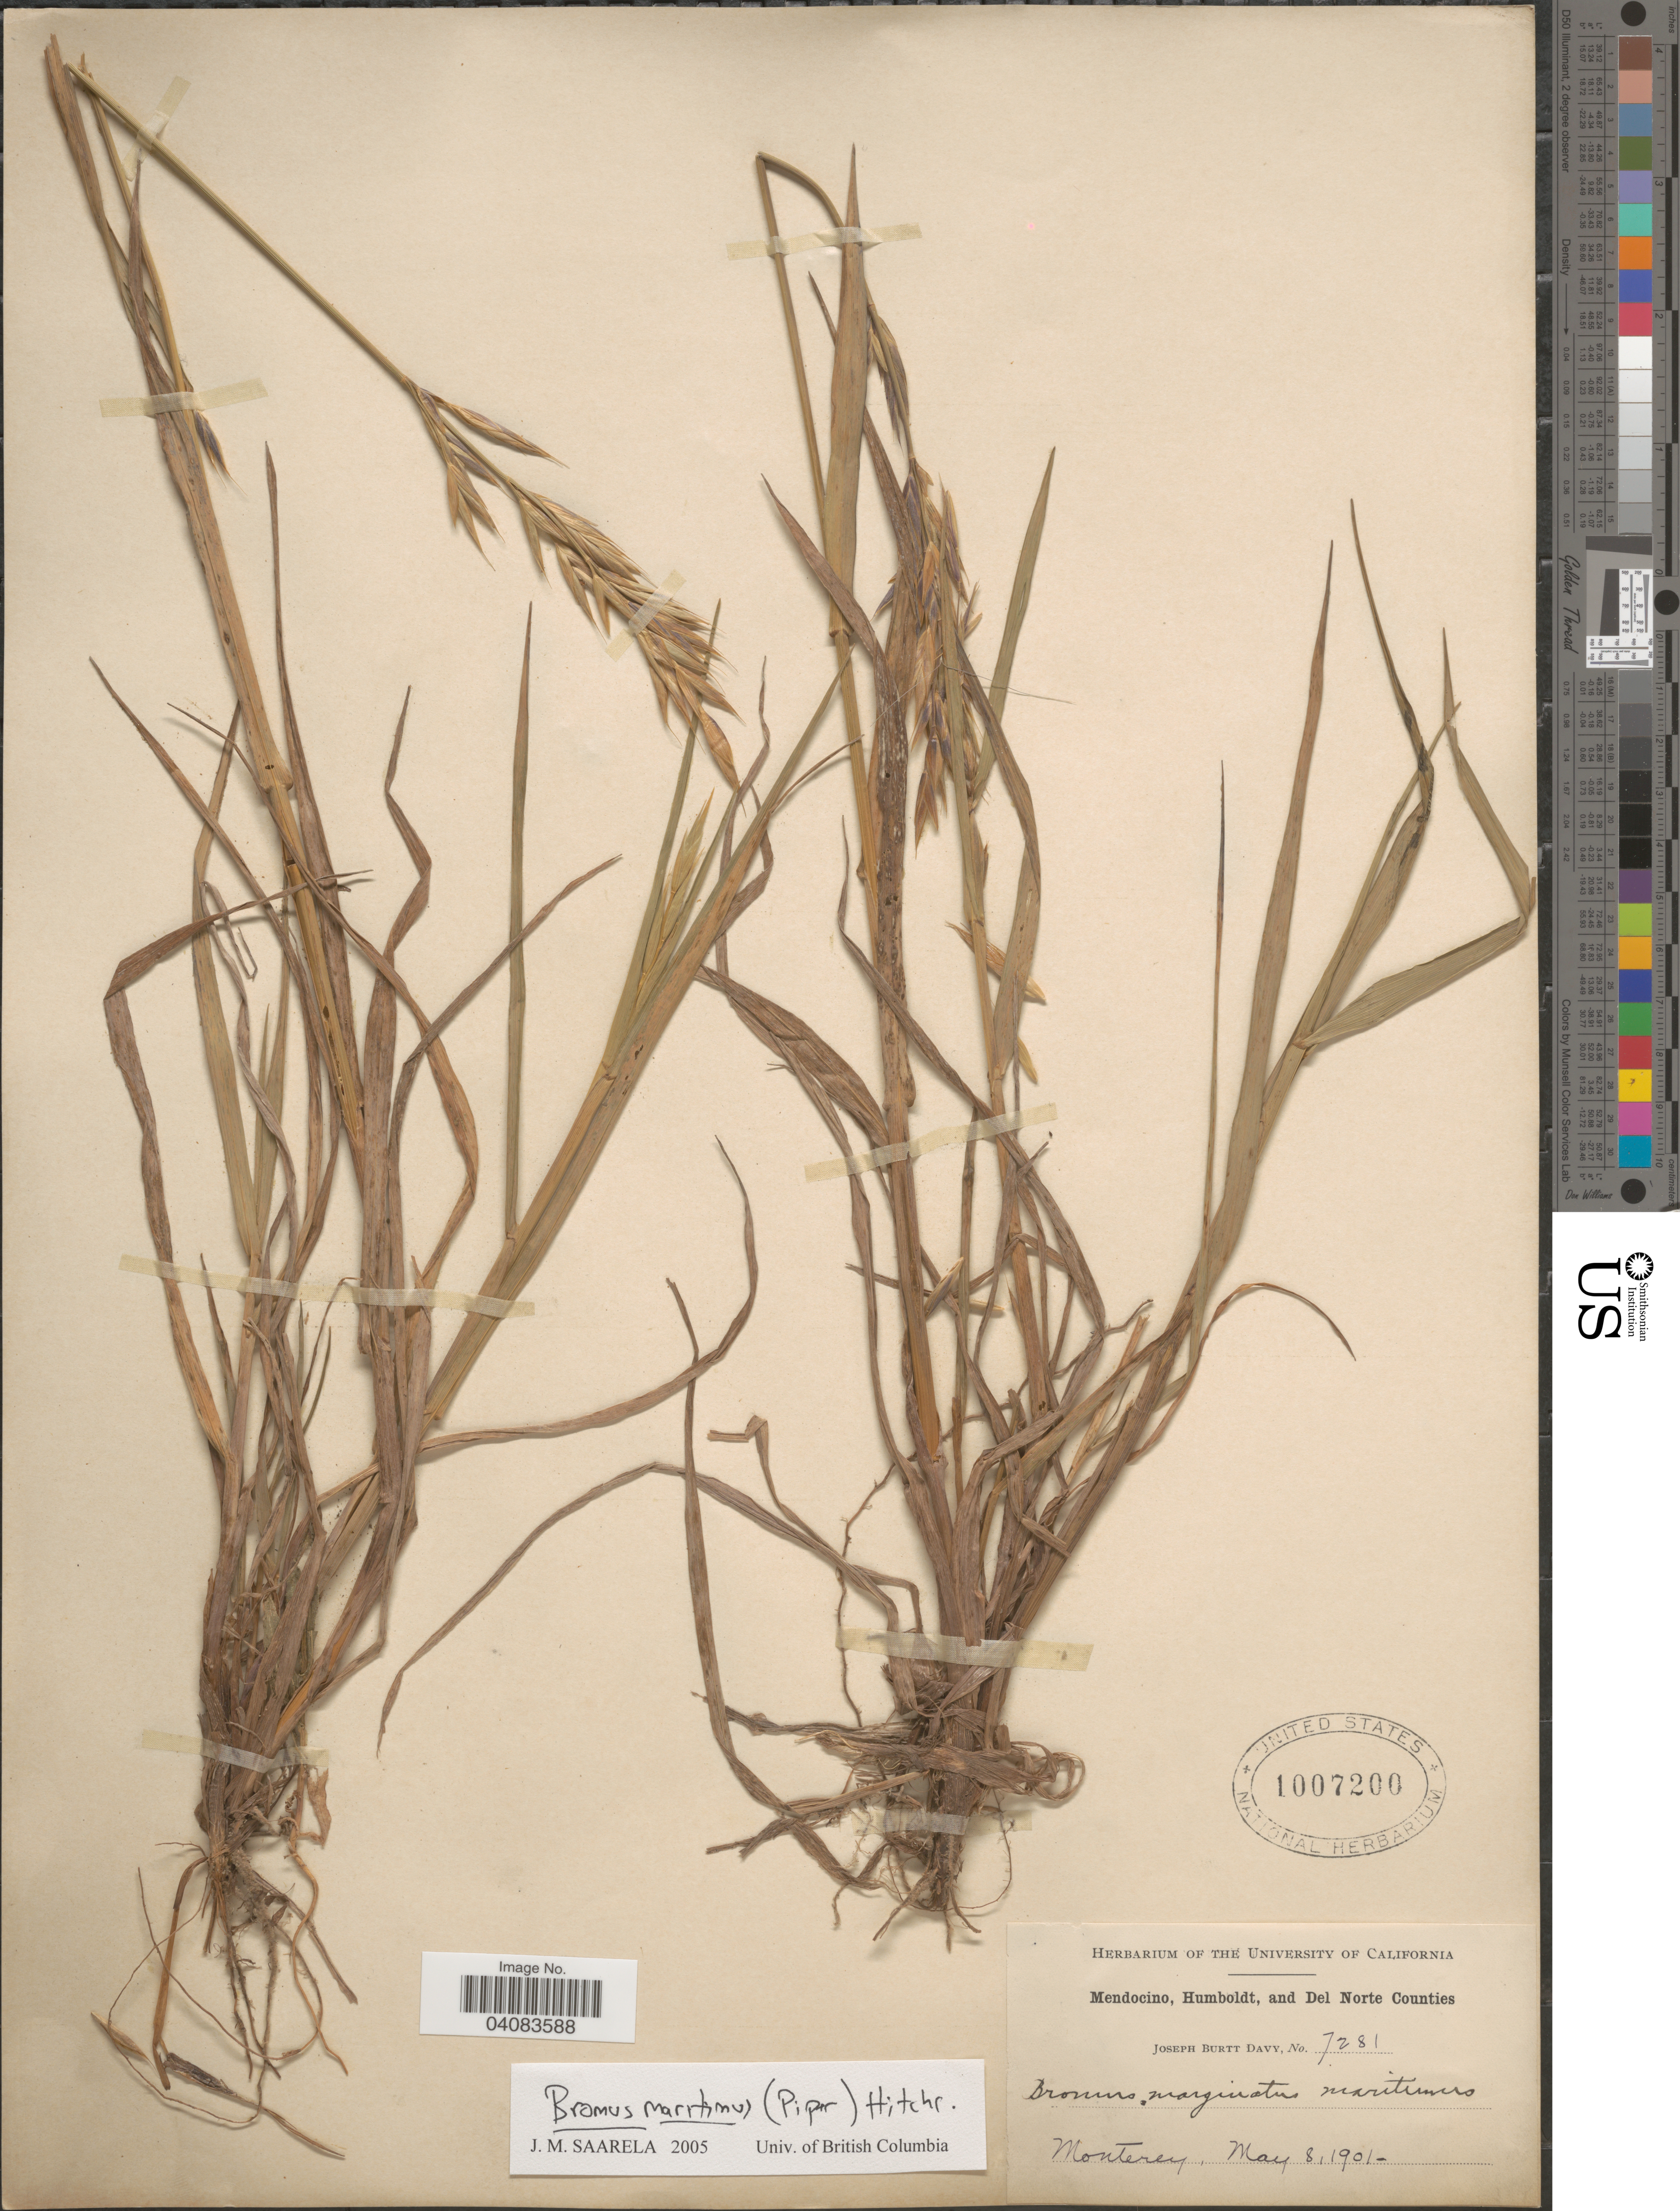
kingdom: Plantae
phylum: Tracheophyta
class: Liliopsida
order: Poales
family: Poaceae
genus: Bromus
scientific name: Bromus marginatus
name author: Nees ex Steud.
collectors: J. Burtt Davy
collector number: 7281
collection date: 1901-05-08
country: United States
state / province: California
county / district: Monterey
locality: Mendocino, Humboldt, and Del Norte Counties. Monterey.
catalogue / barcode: US 1007200